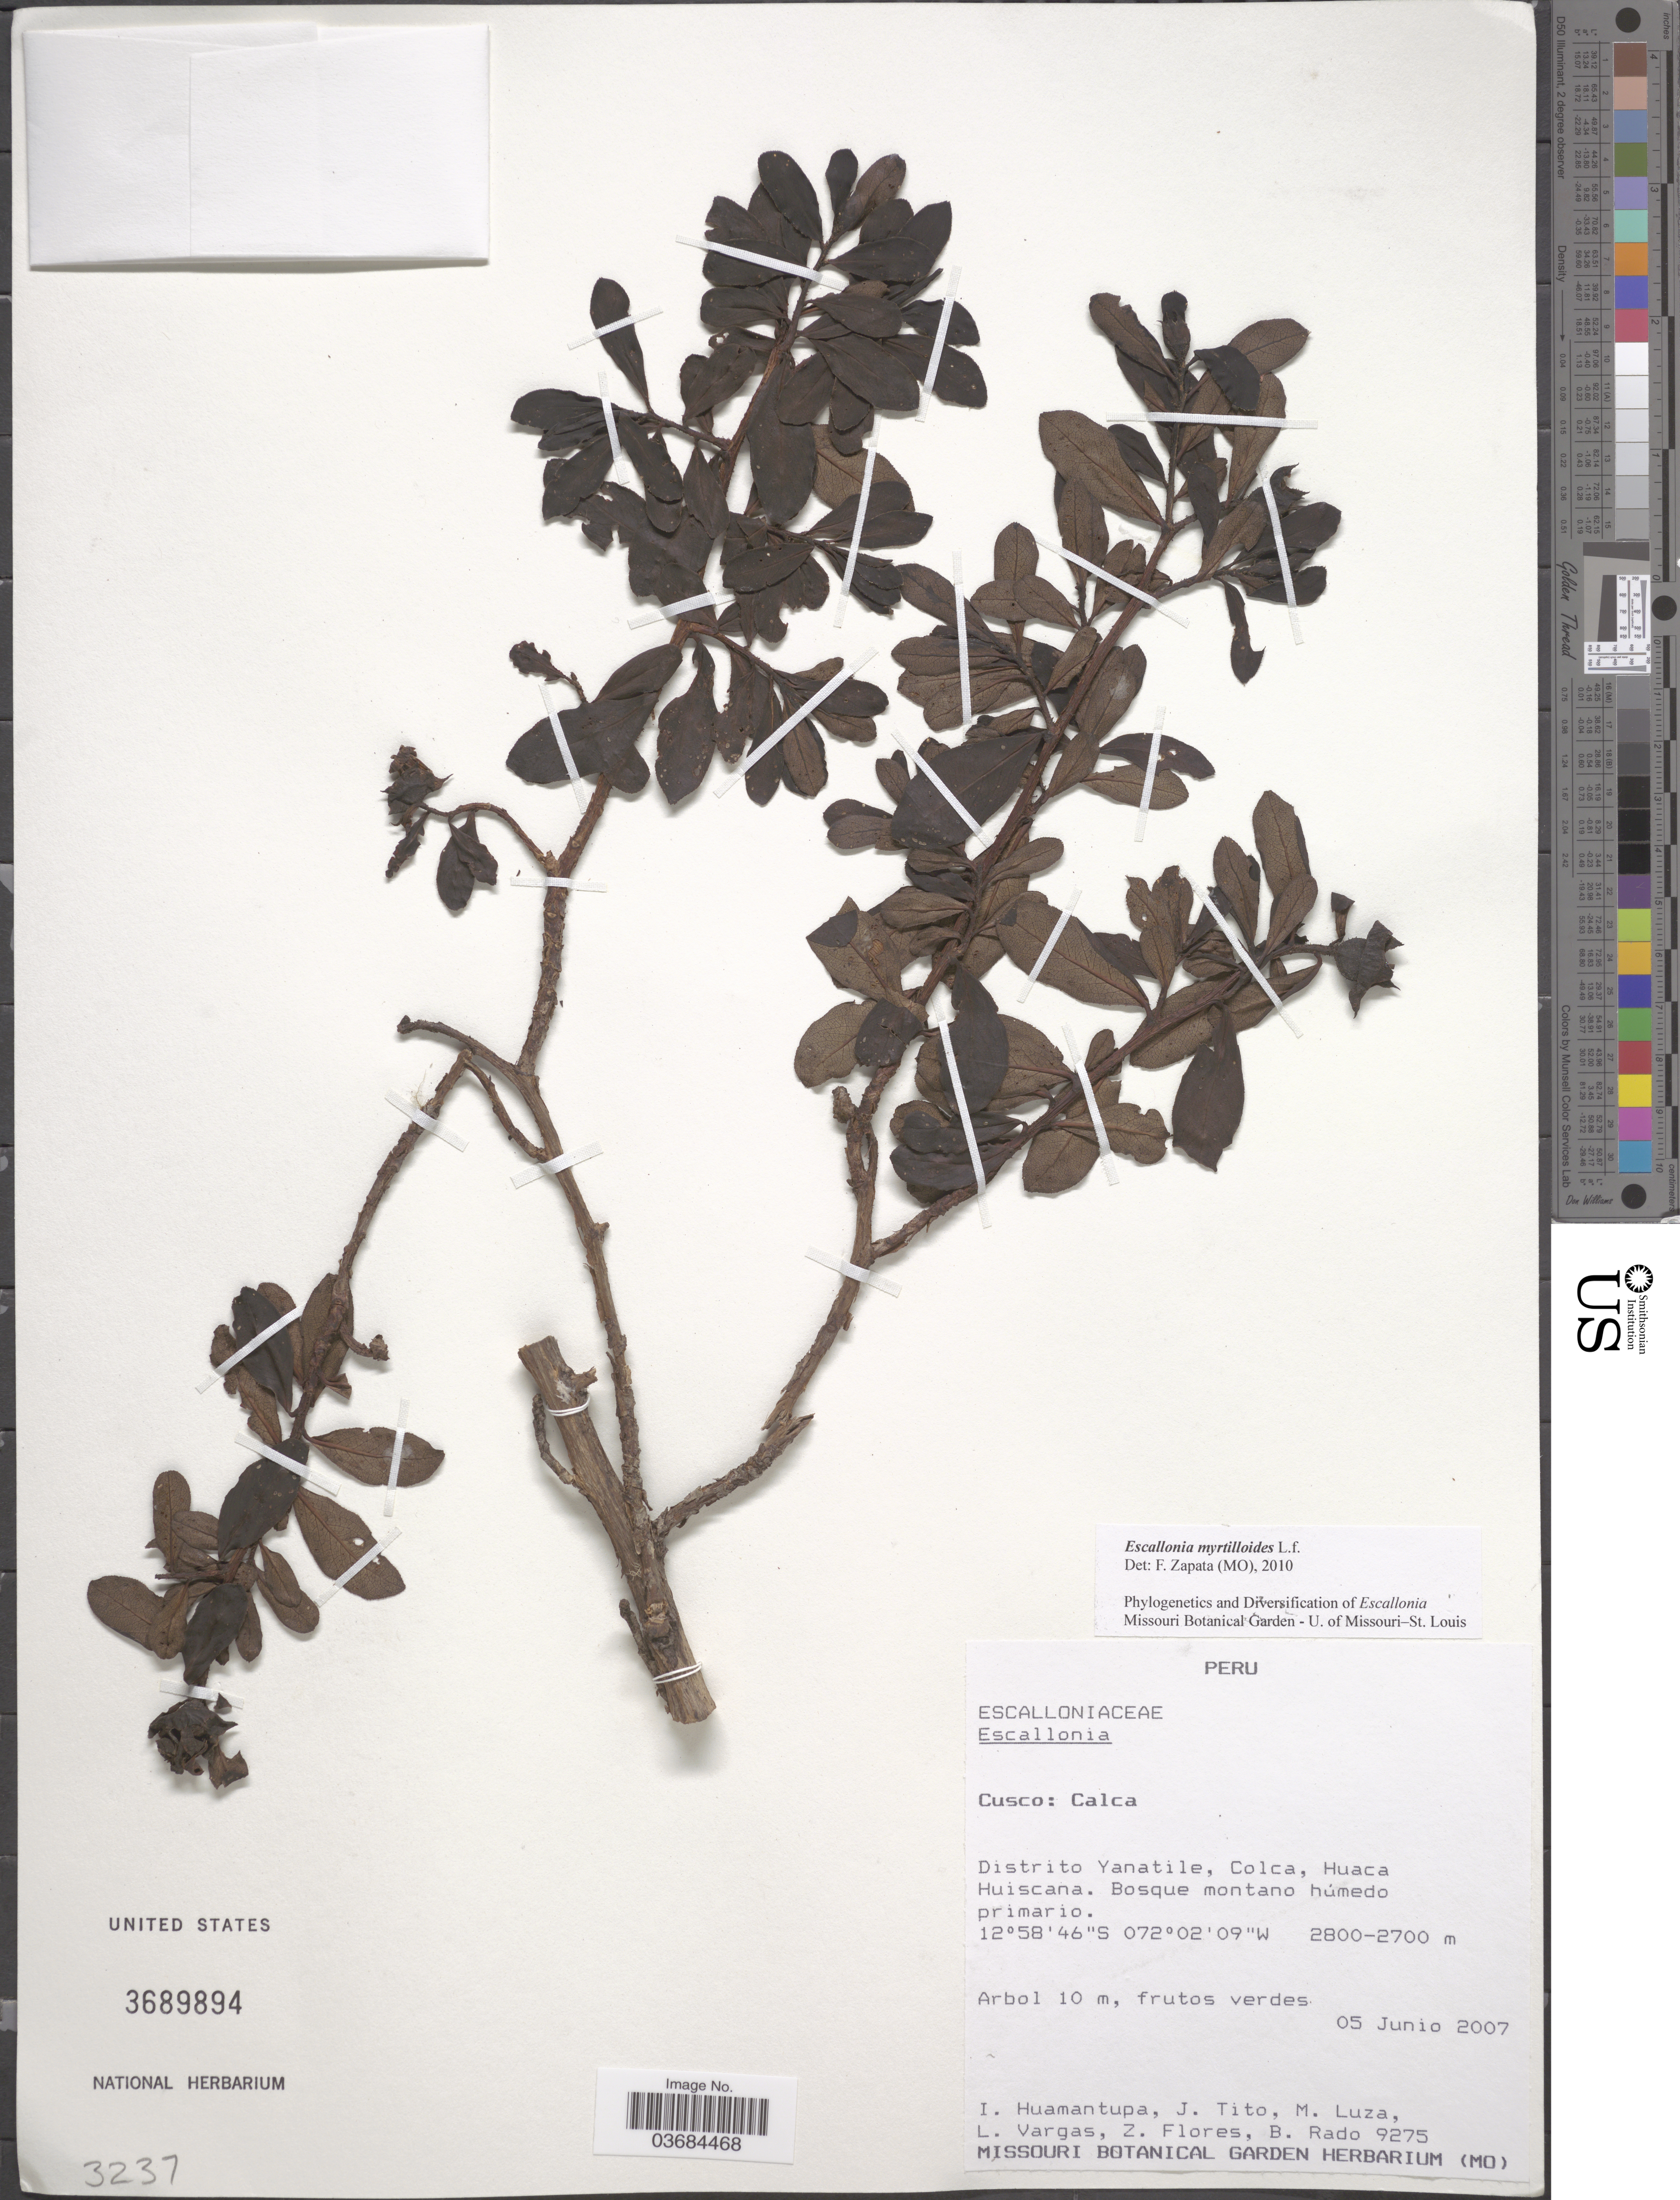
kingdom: Plantae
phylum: Tracheophyta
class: Magnoliopsida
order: Escalloniales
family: Escalloniaceae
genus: Escallonia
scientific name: Escallonia myrtilloides var. myrtilloides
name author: L. f.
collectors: I. Huamantupa, J. Tito, M. Luza, L. Vargas & et al.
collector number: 9275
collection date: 2007-06-05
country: Peru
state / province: Cusco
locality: Calca. Distrito Yanatile, Colca, Huaca Huiscana.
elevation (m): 2700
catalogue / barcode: US 3689894